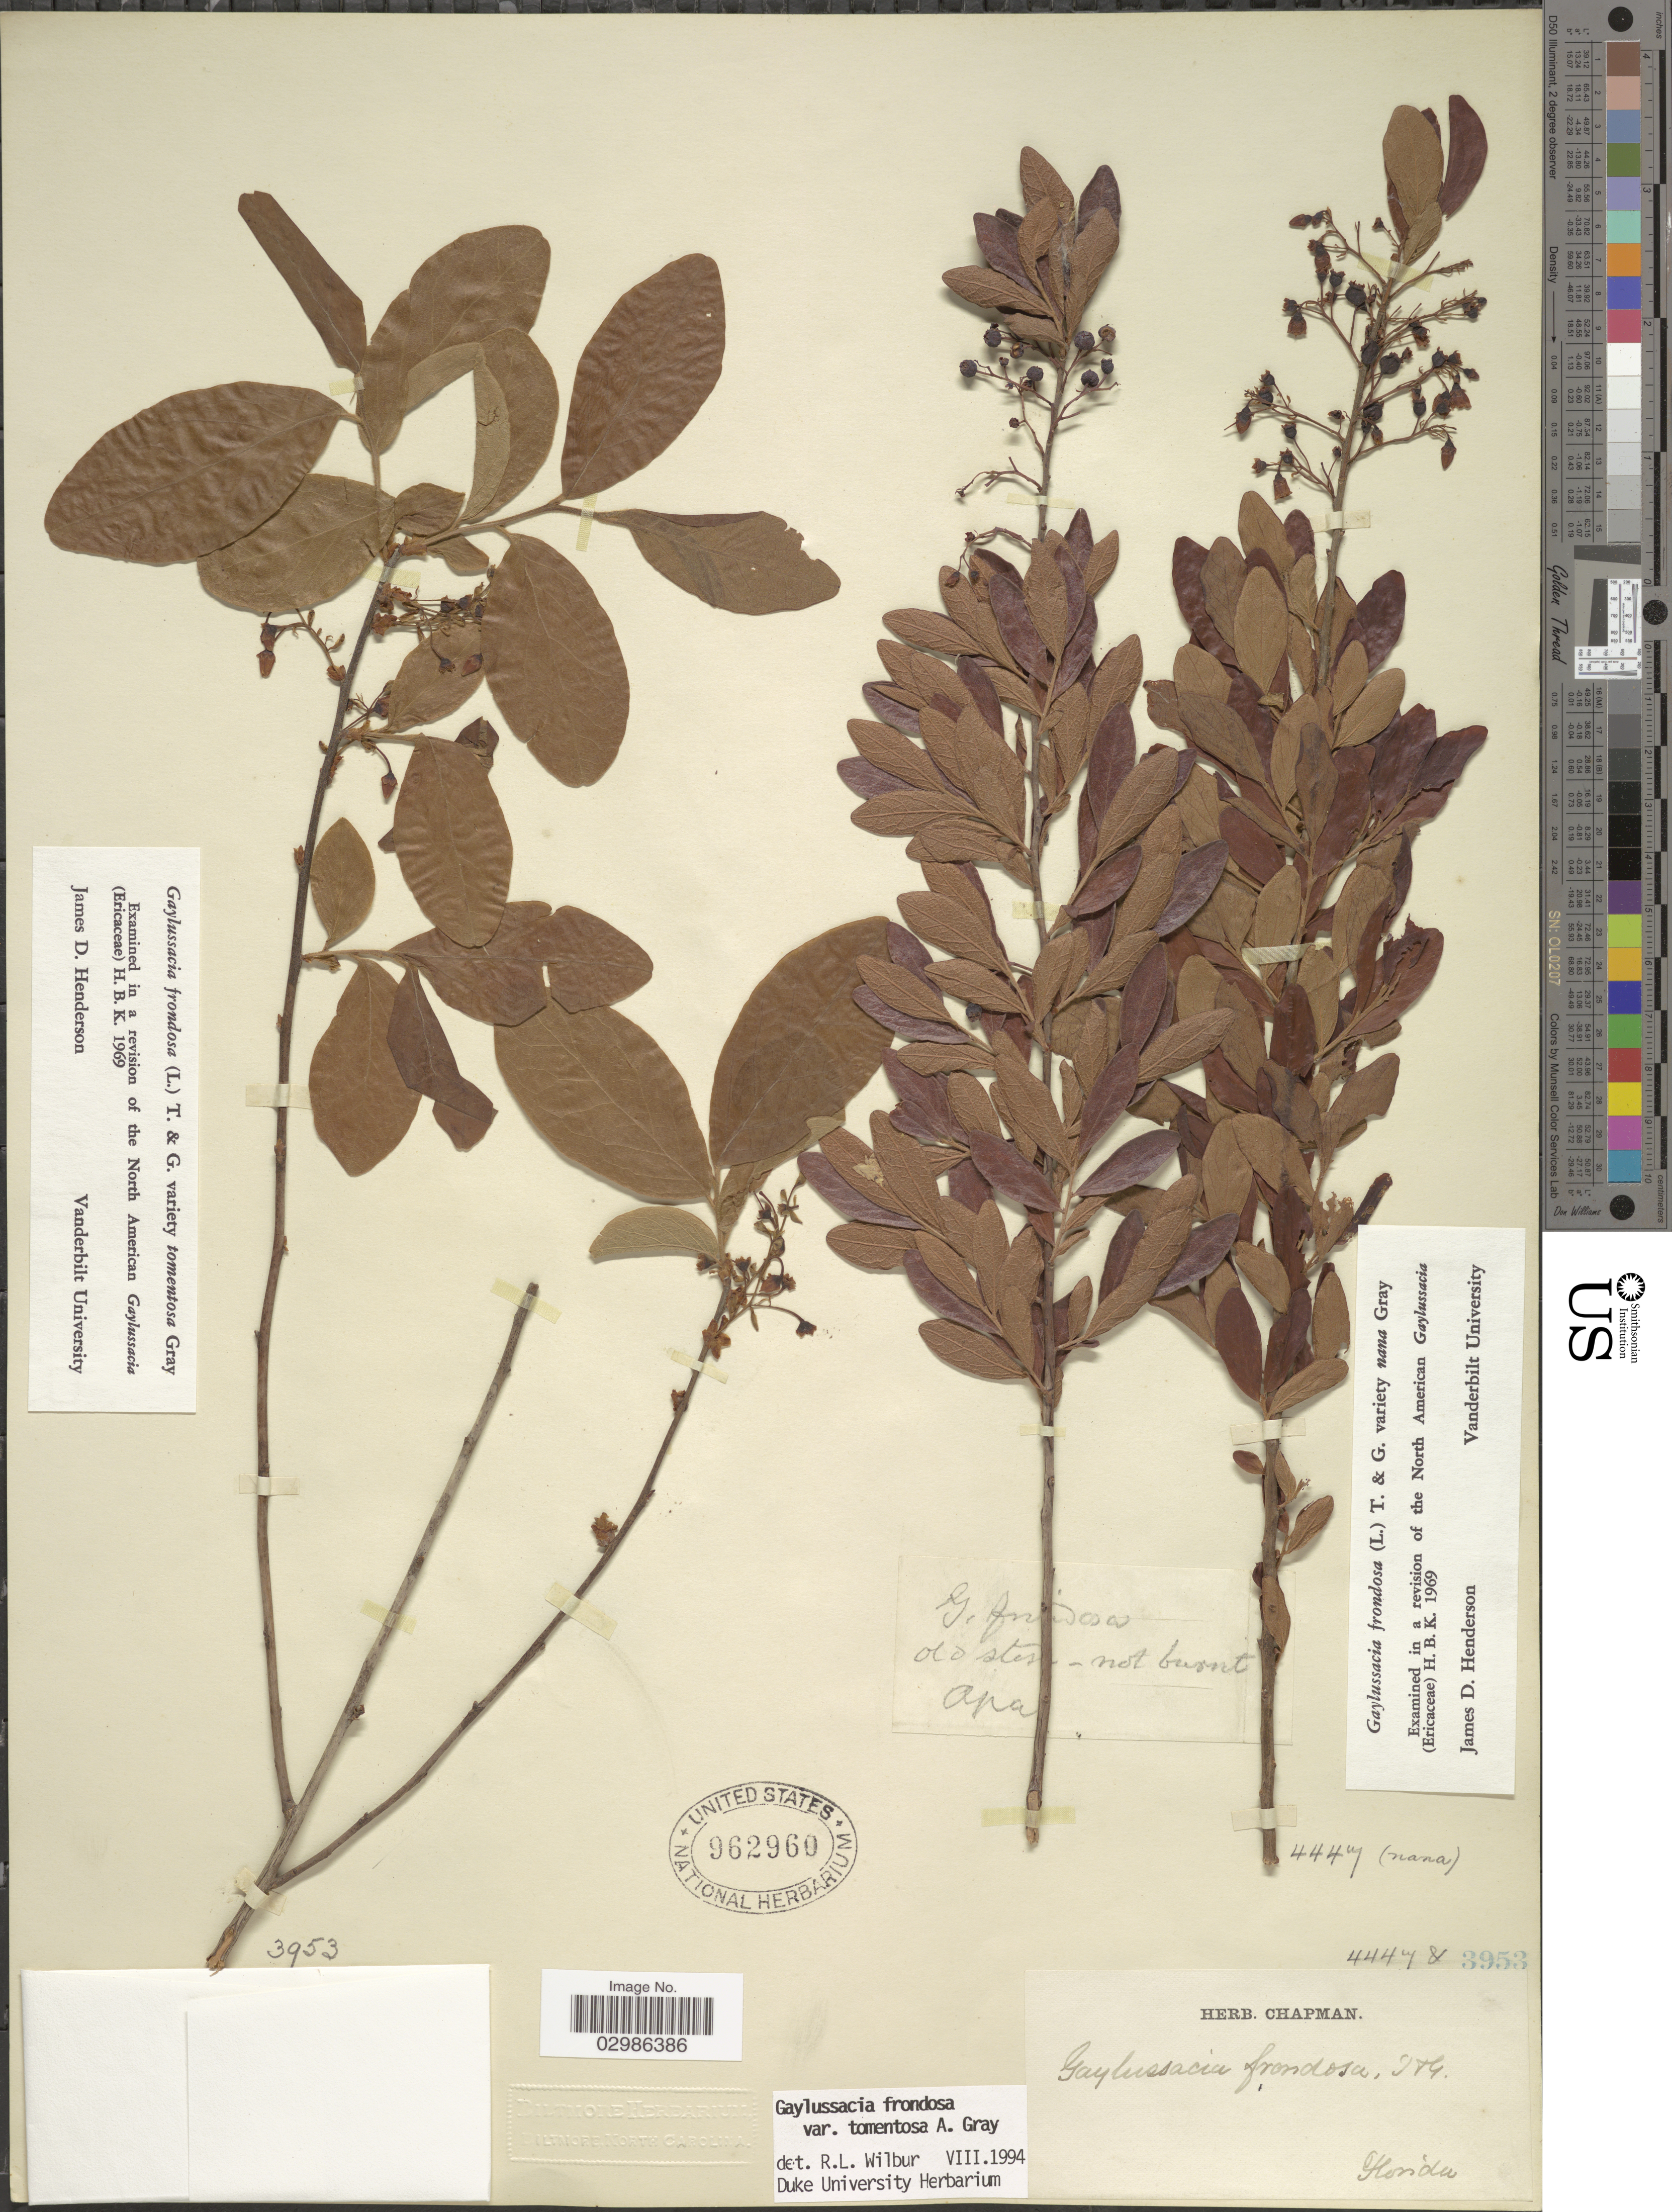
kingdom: Plantae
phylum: Tracheophyta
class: Magnoliopsida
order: Ericales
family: Ericaceae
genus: Gaylussacia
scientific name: Gaylussacia frondosa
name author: (L.) Torr. & A. Gray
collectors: ex herb. Chapman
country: United States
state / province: Florida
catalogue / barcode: US 962960